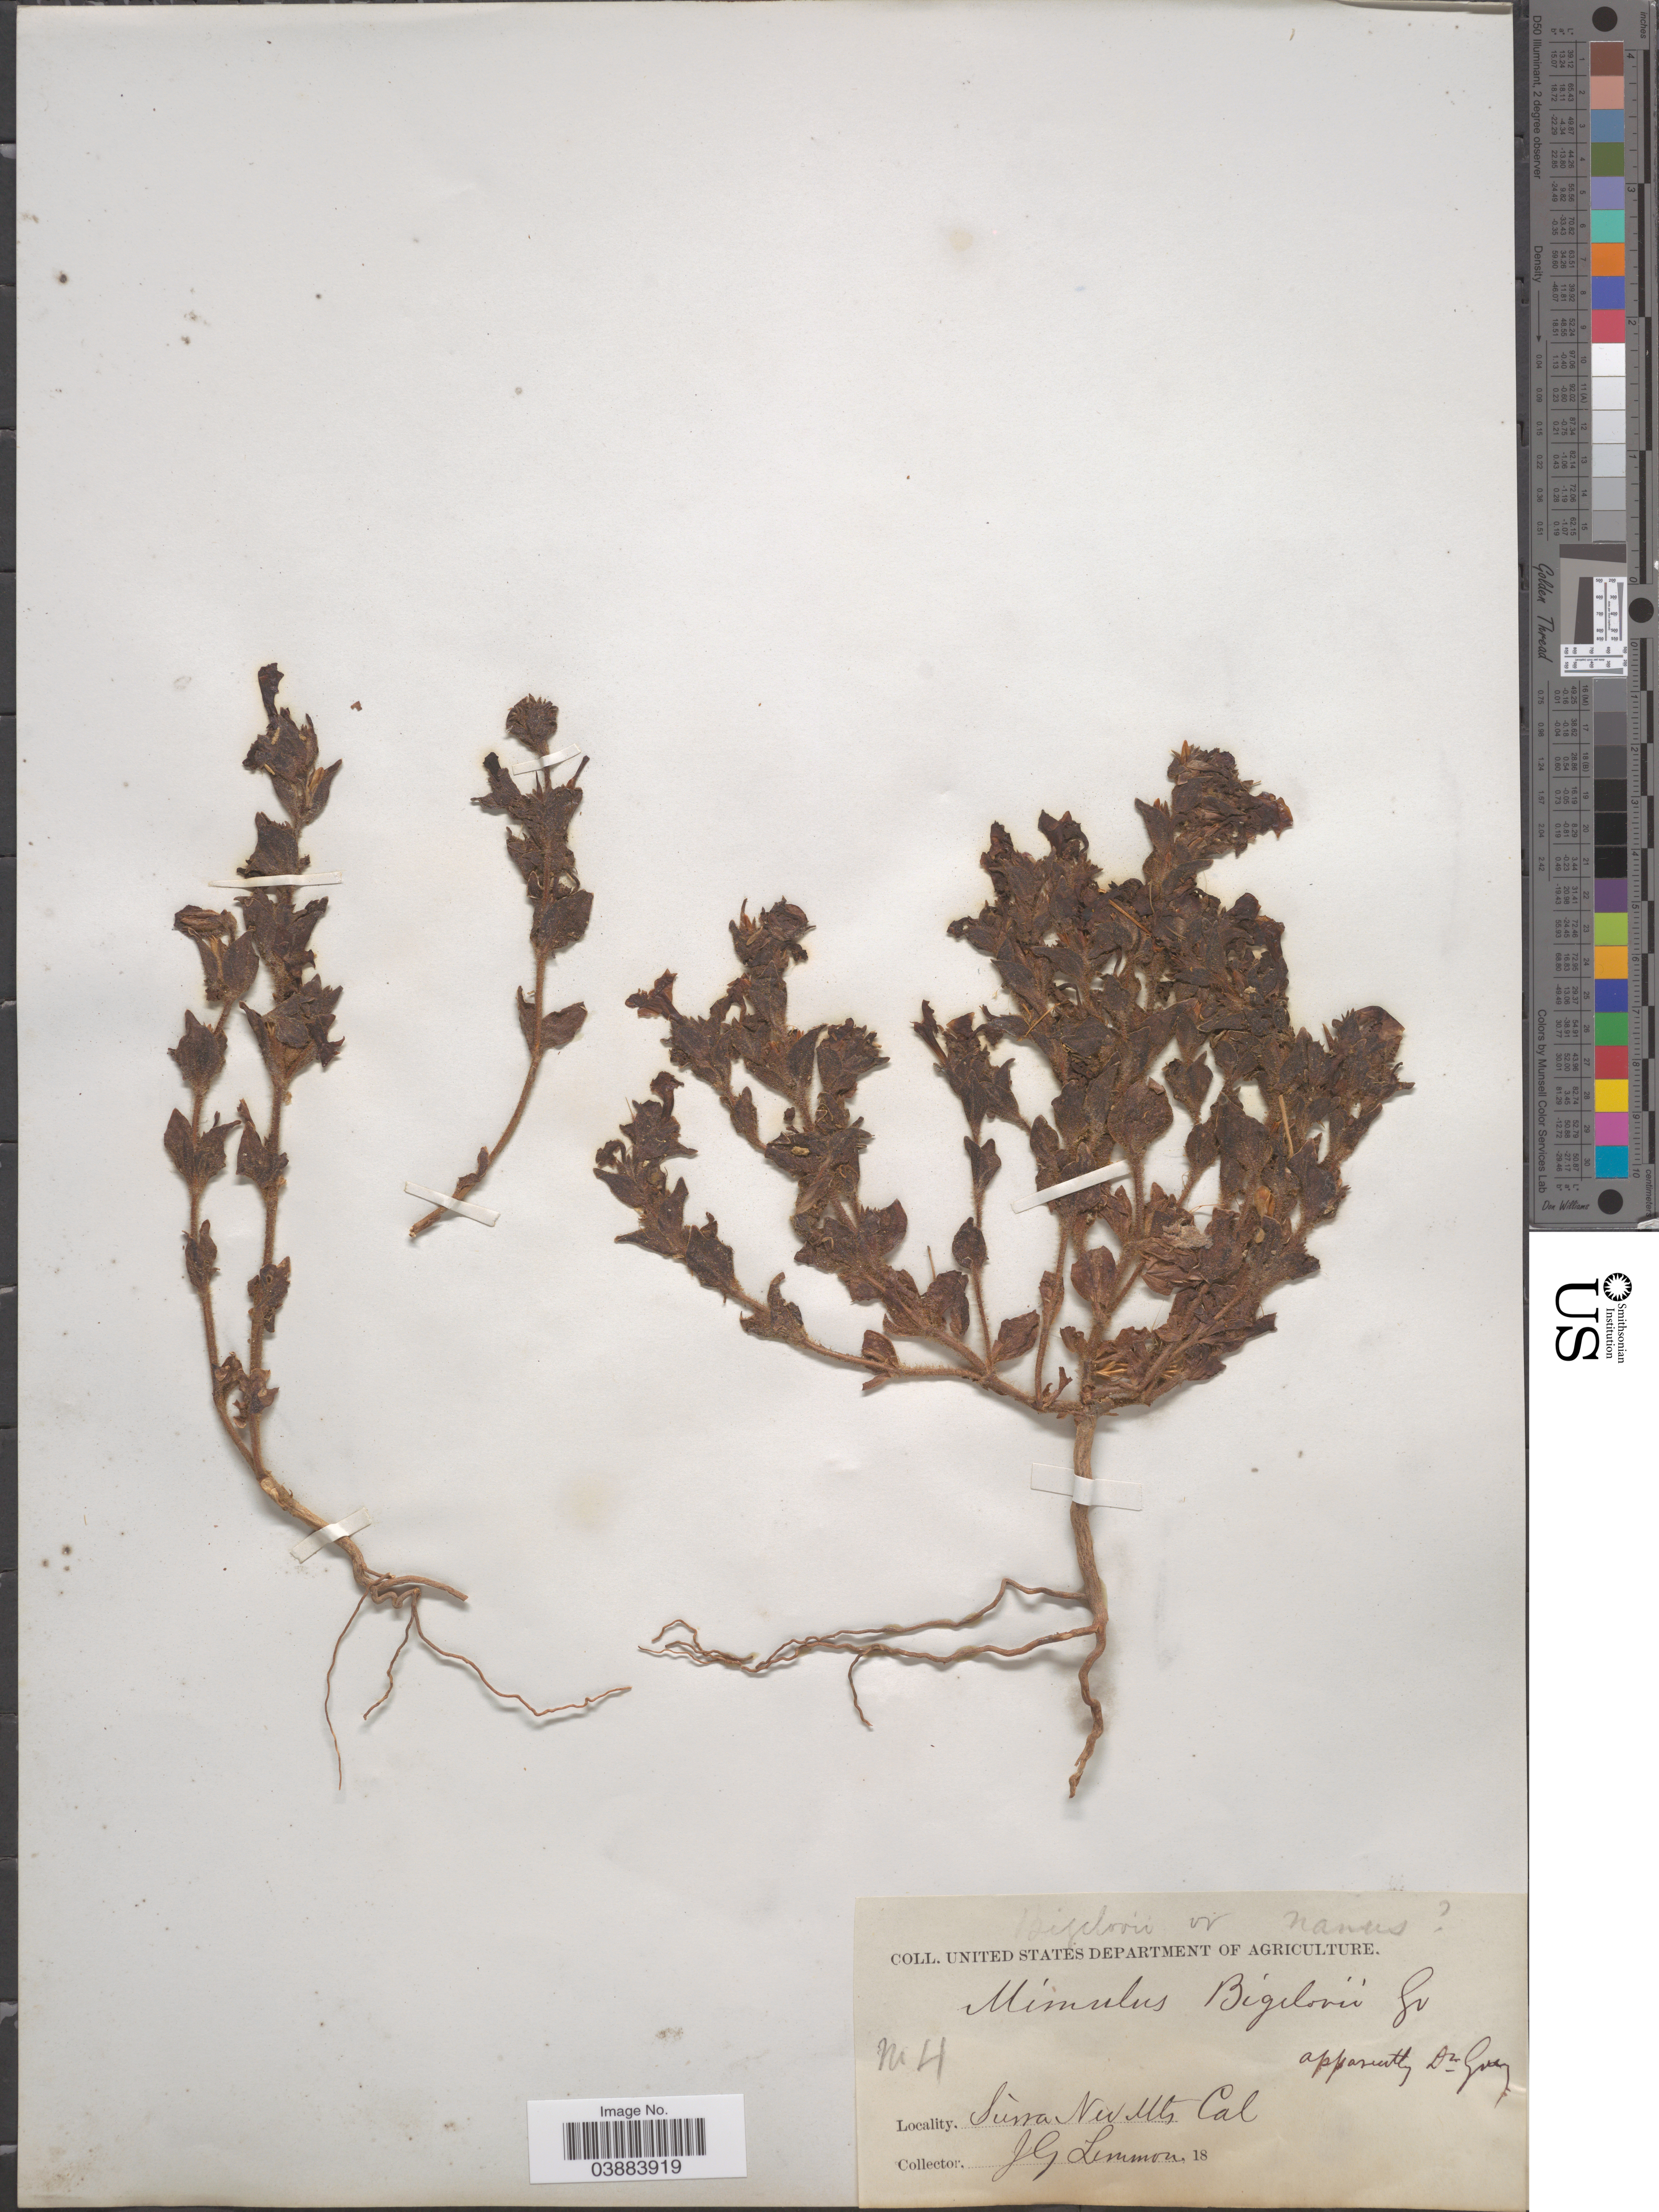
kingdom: Plantae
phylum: Tracheophyta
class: Magnoliopsida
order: Lamiales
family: Phrymaceae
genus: Eunanus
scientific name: Eunanus bigelovii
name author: A. Gray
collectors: J. Lemmon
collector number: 4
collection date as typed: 18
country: United States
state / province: California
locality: Sierra Nev Mts.